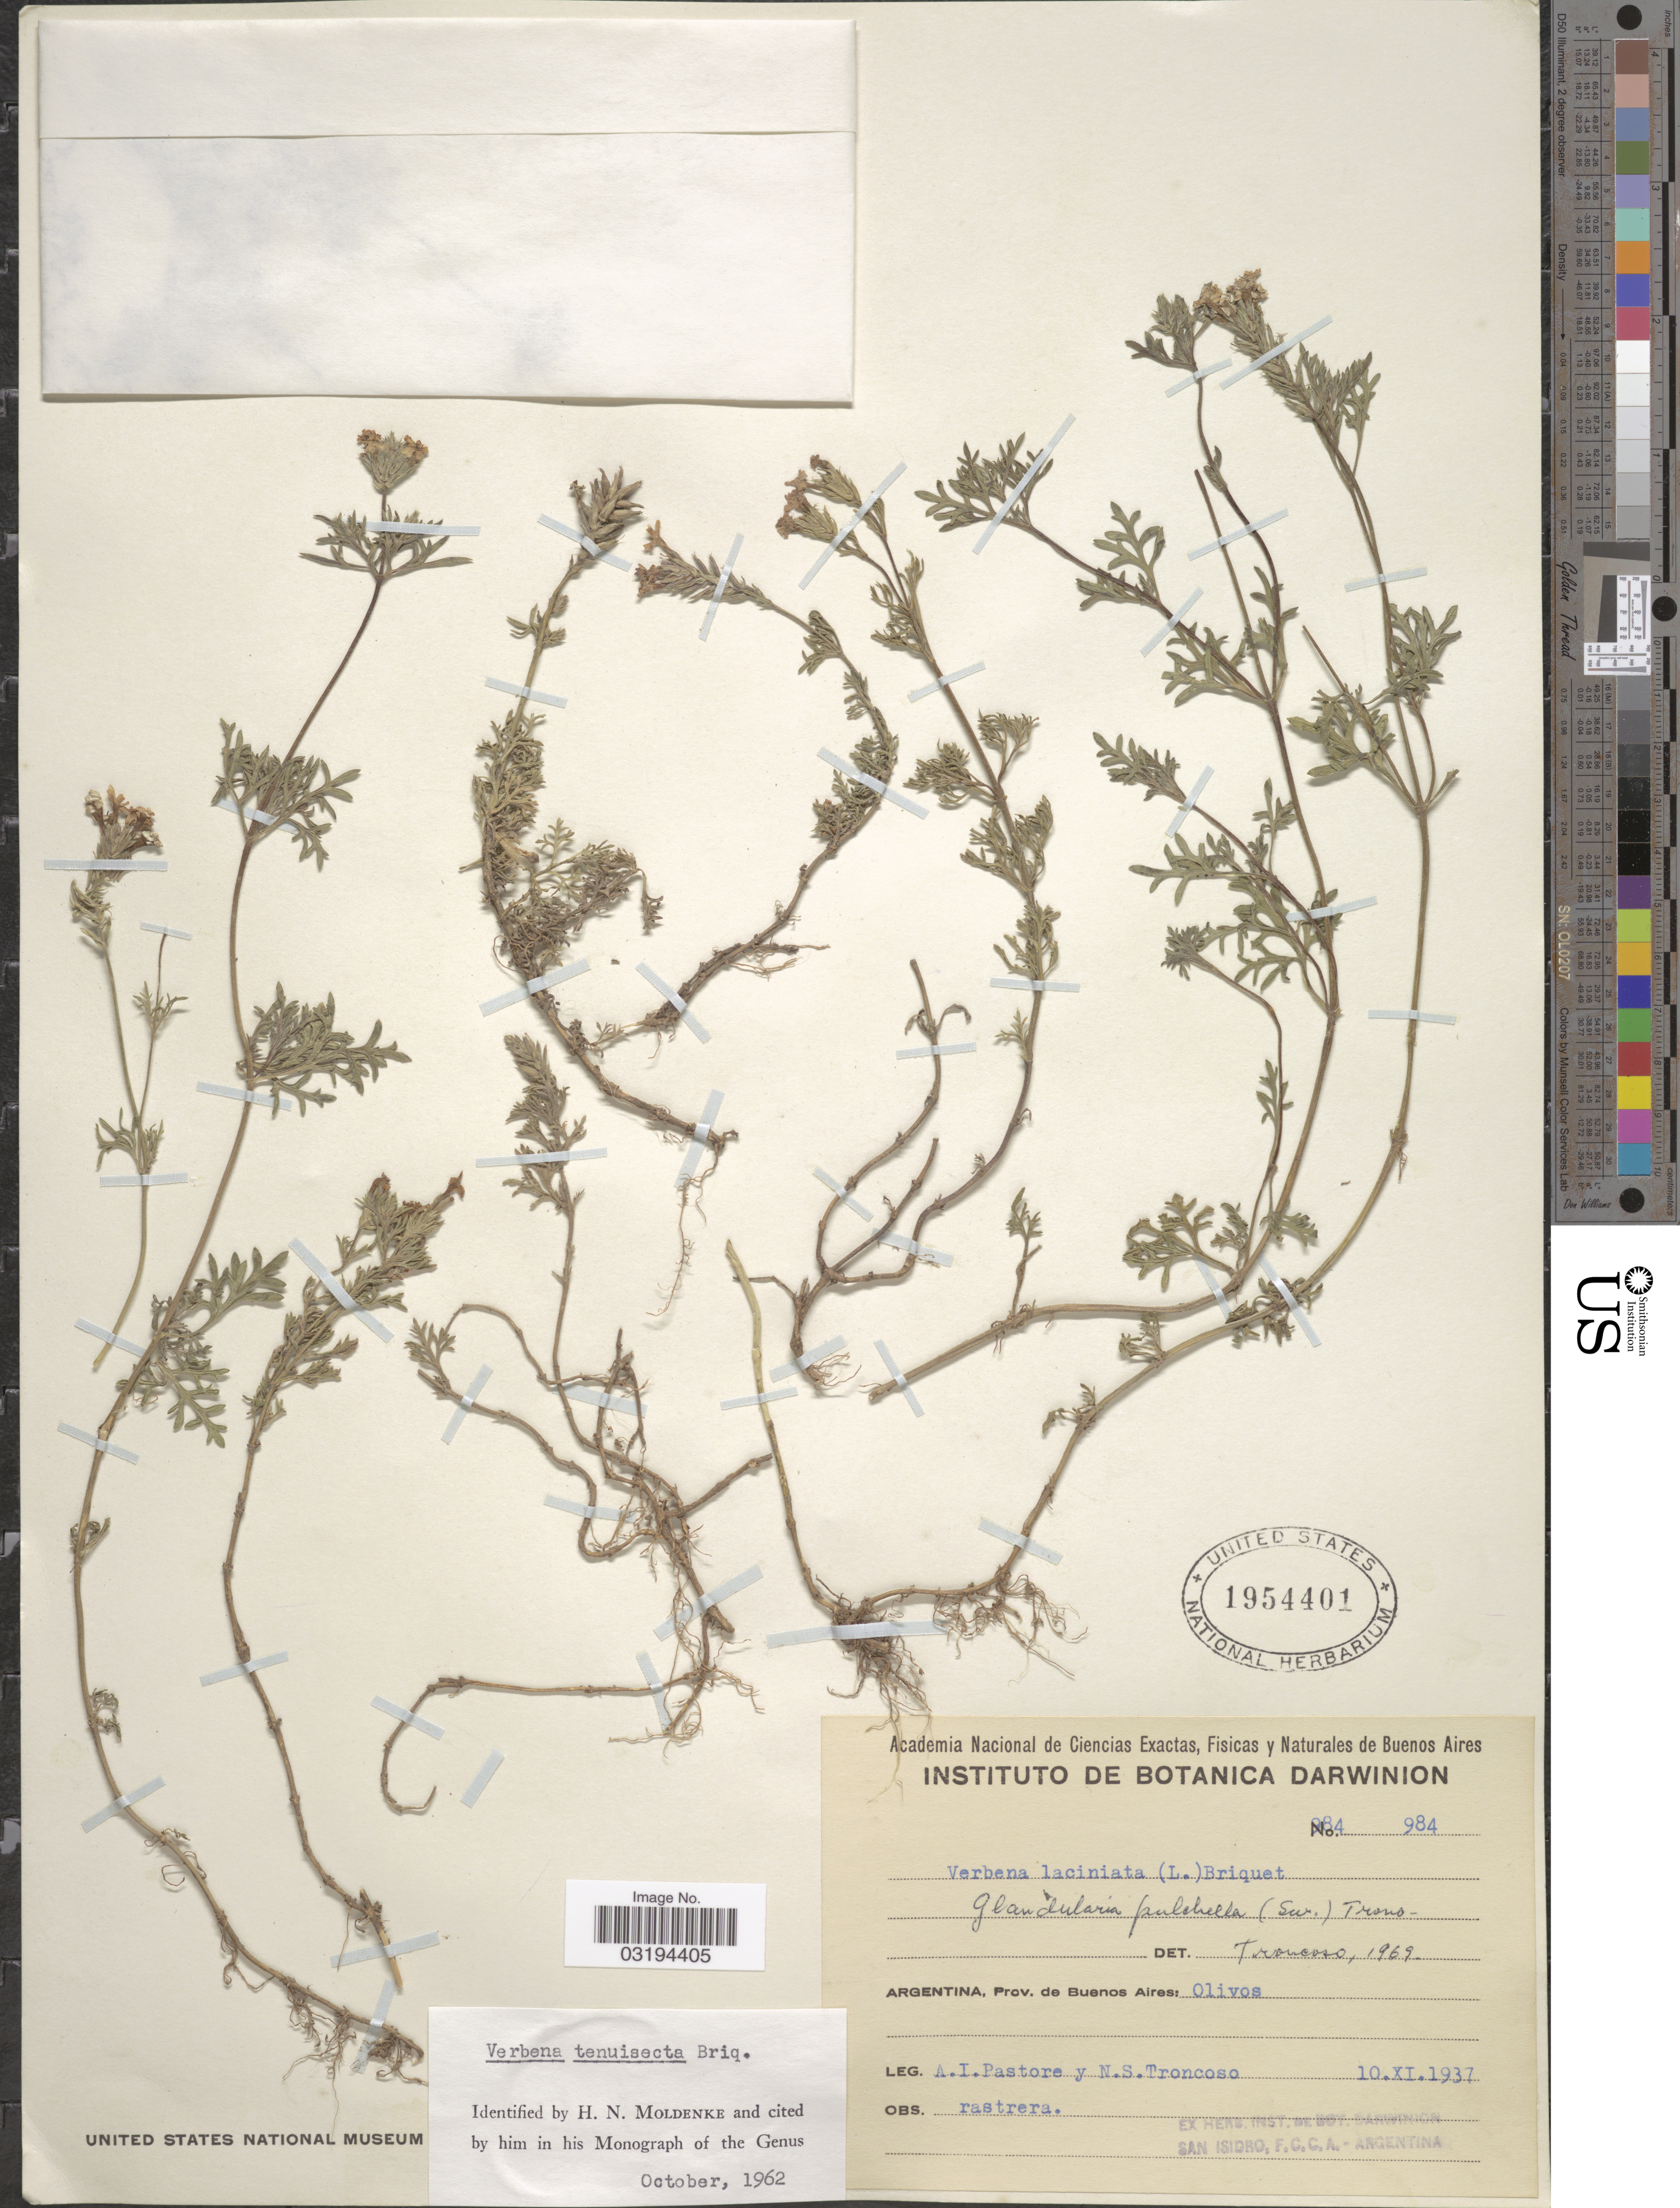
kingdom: Plantae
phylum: Tracheophyta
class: Magnoliopsida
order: Lamiales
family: Verbenaceae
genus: Verbena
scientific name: Verbena tenuisecta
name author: Briq.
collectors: A. Pastore & N. Troncoso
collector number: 984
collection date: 1937-11-10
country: Argentina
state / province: Buenos Aires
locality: Olivos.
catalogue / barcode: US 1954401